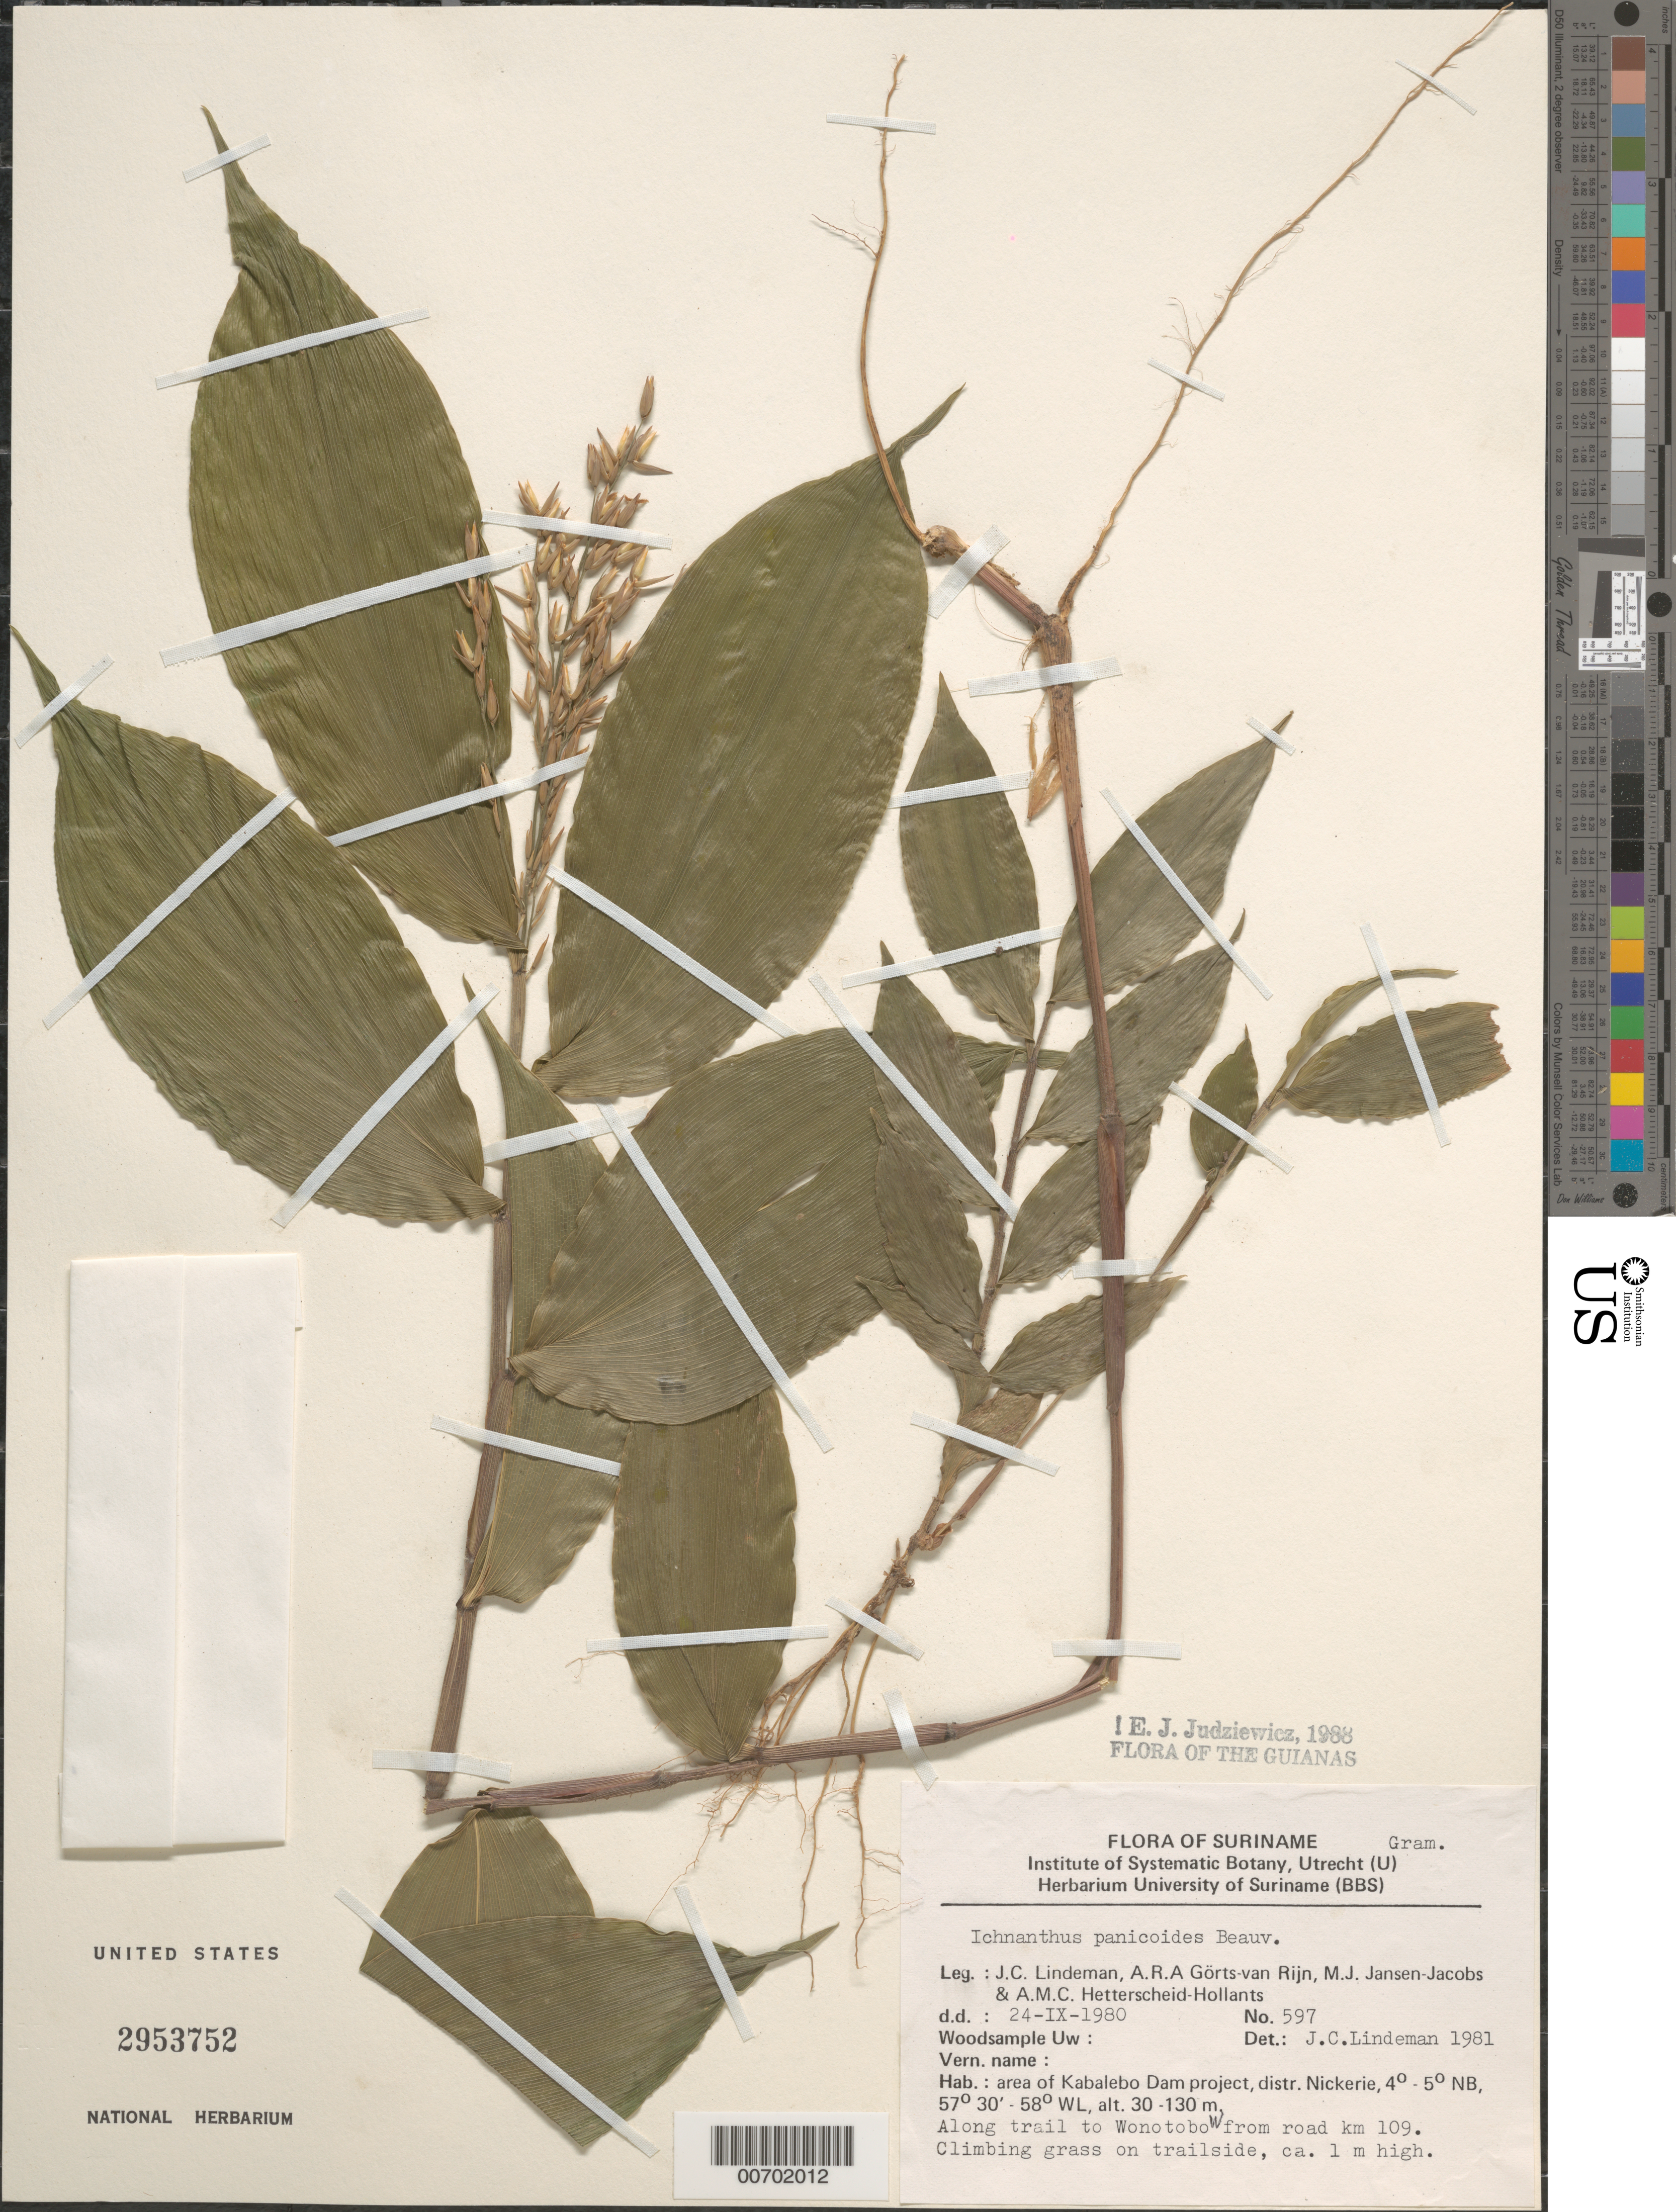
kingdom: Plantae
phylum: Tracheophyta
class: Liliopsida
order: Poales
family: Poaceae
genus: Ichnanthus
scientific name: Ichnanthus panicoides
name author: P. Beauv.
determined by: Lindeman, J. C.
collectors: J. C. Lindeman, A. .R. A. Görts-van Rijn, M. J. Jansen-Jacobs & A. Hetterscheid-Hollants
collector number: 80 597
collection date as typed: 24-Sep-80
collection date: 1980-09-24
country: Suriname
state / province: Nickerie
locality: Kabalebo Dam project area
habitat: Along trail to Wonotobo W from road km 109. Climbing grass on trailside, ca. 1 m high.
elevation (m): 30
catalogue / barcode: US 2953752